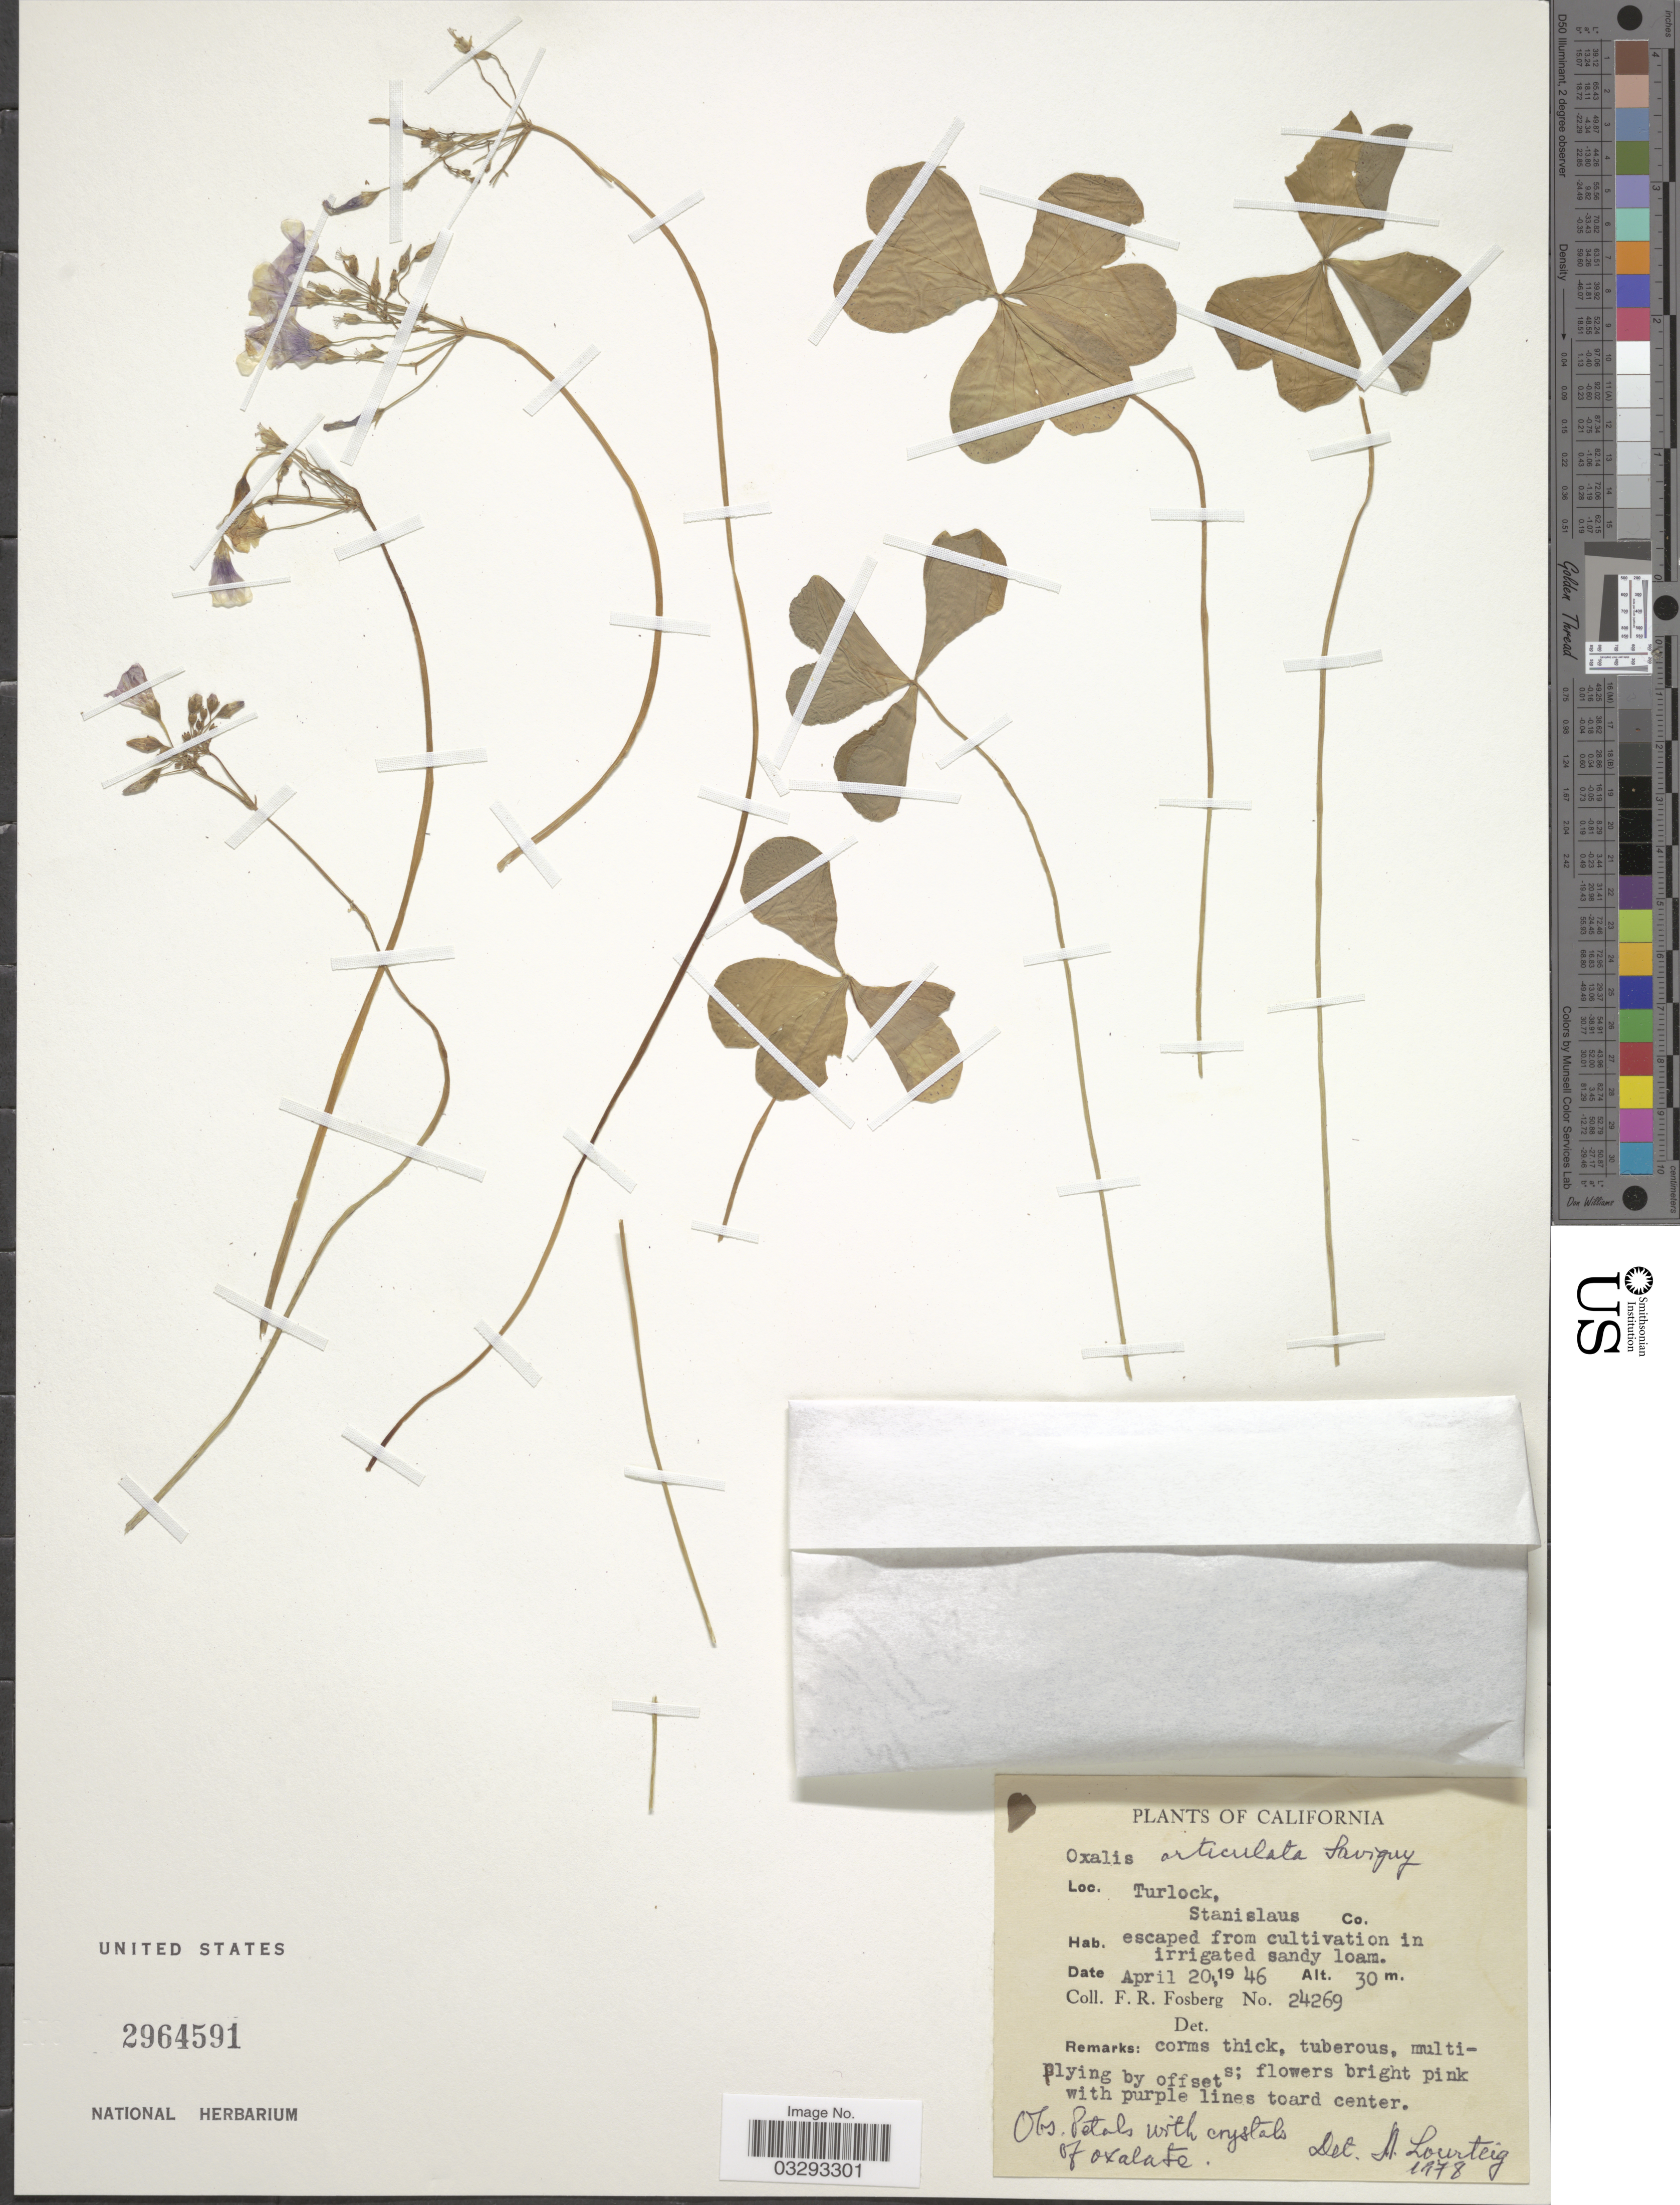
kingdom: Plantae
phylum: Tracheophyta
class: Magnoliopsida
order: Oxalidales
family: Oxalidaceae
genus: Oxalis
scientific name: Oxalis articulata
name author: Savigny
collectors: F. R. Fosberg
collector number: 24269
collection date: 1946-04-20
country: United States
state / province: California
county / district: Stanislaus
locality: Turlock, Stanislaus Co.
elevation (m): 30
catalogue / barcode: US 2964591